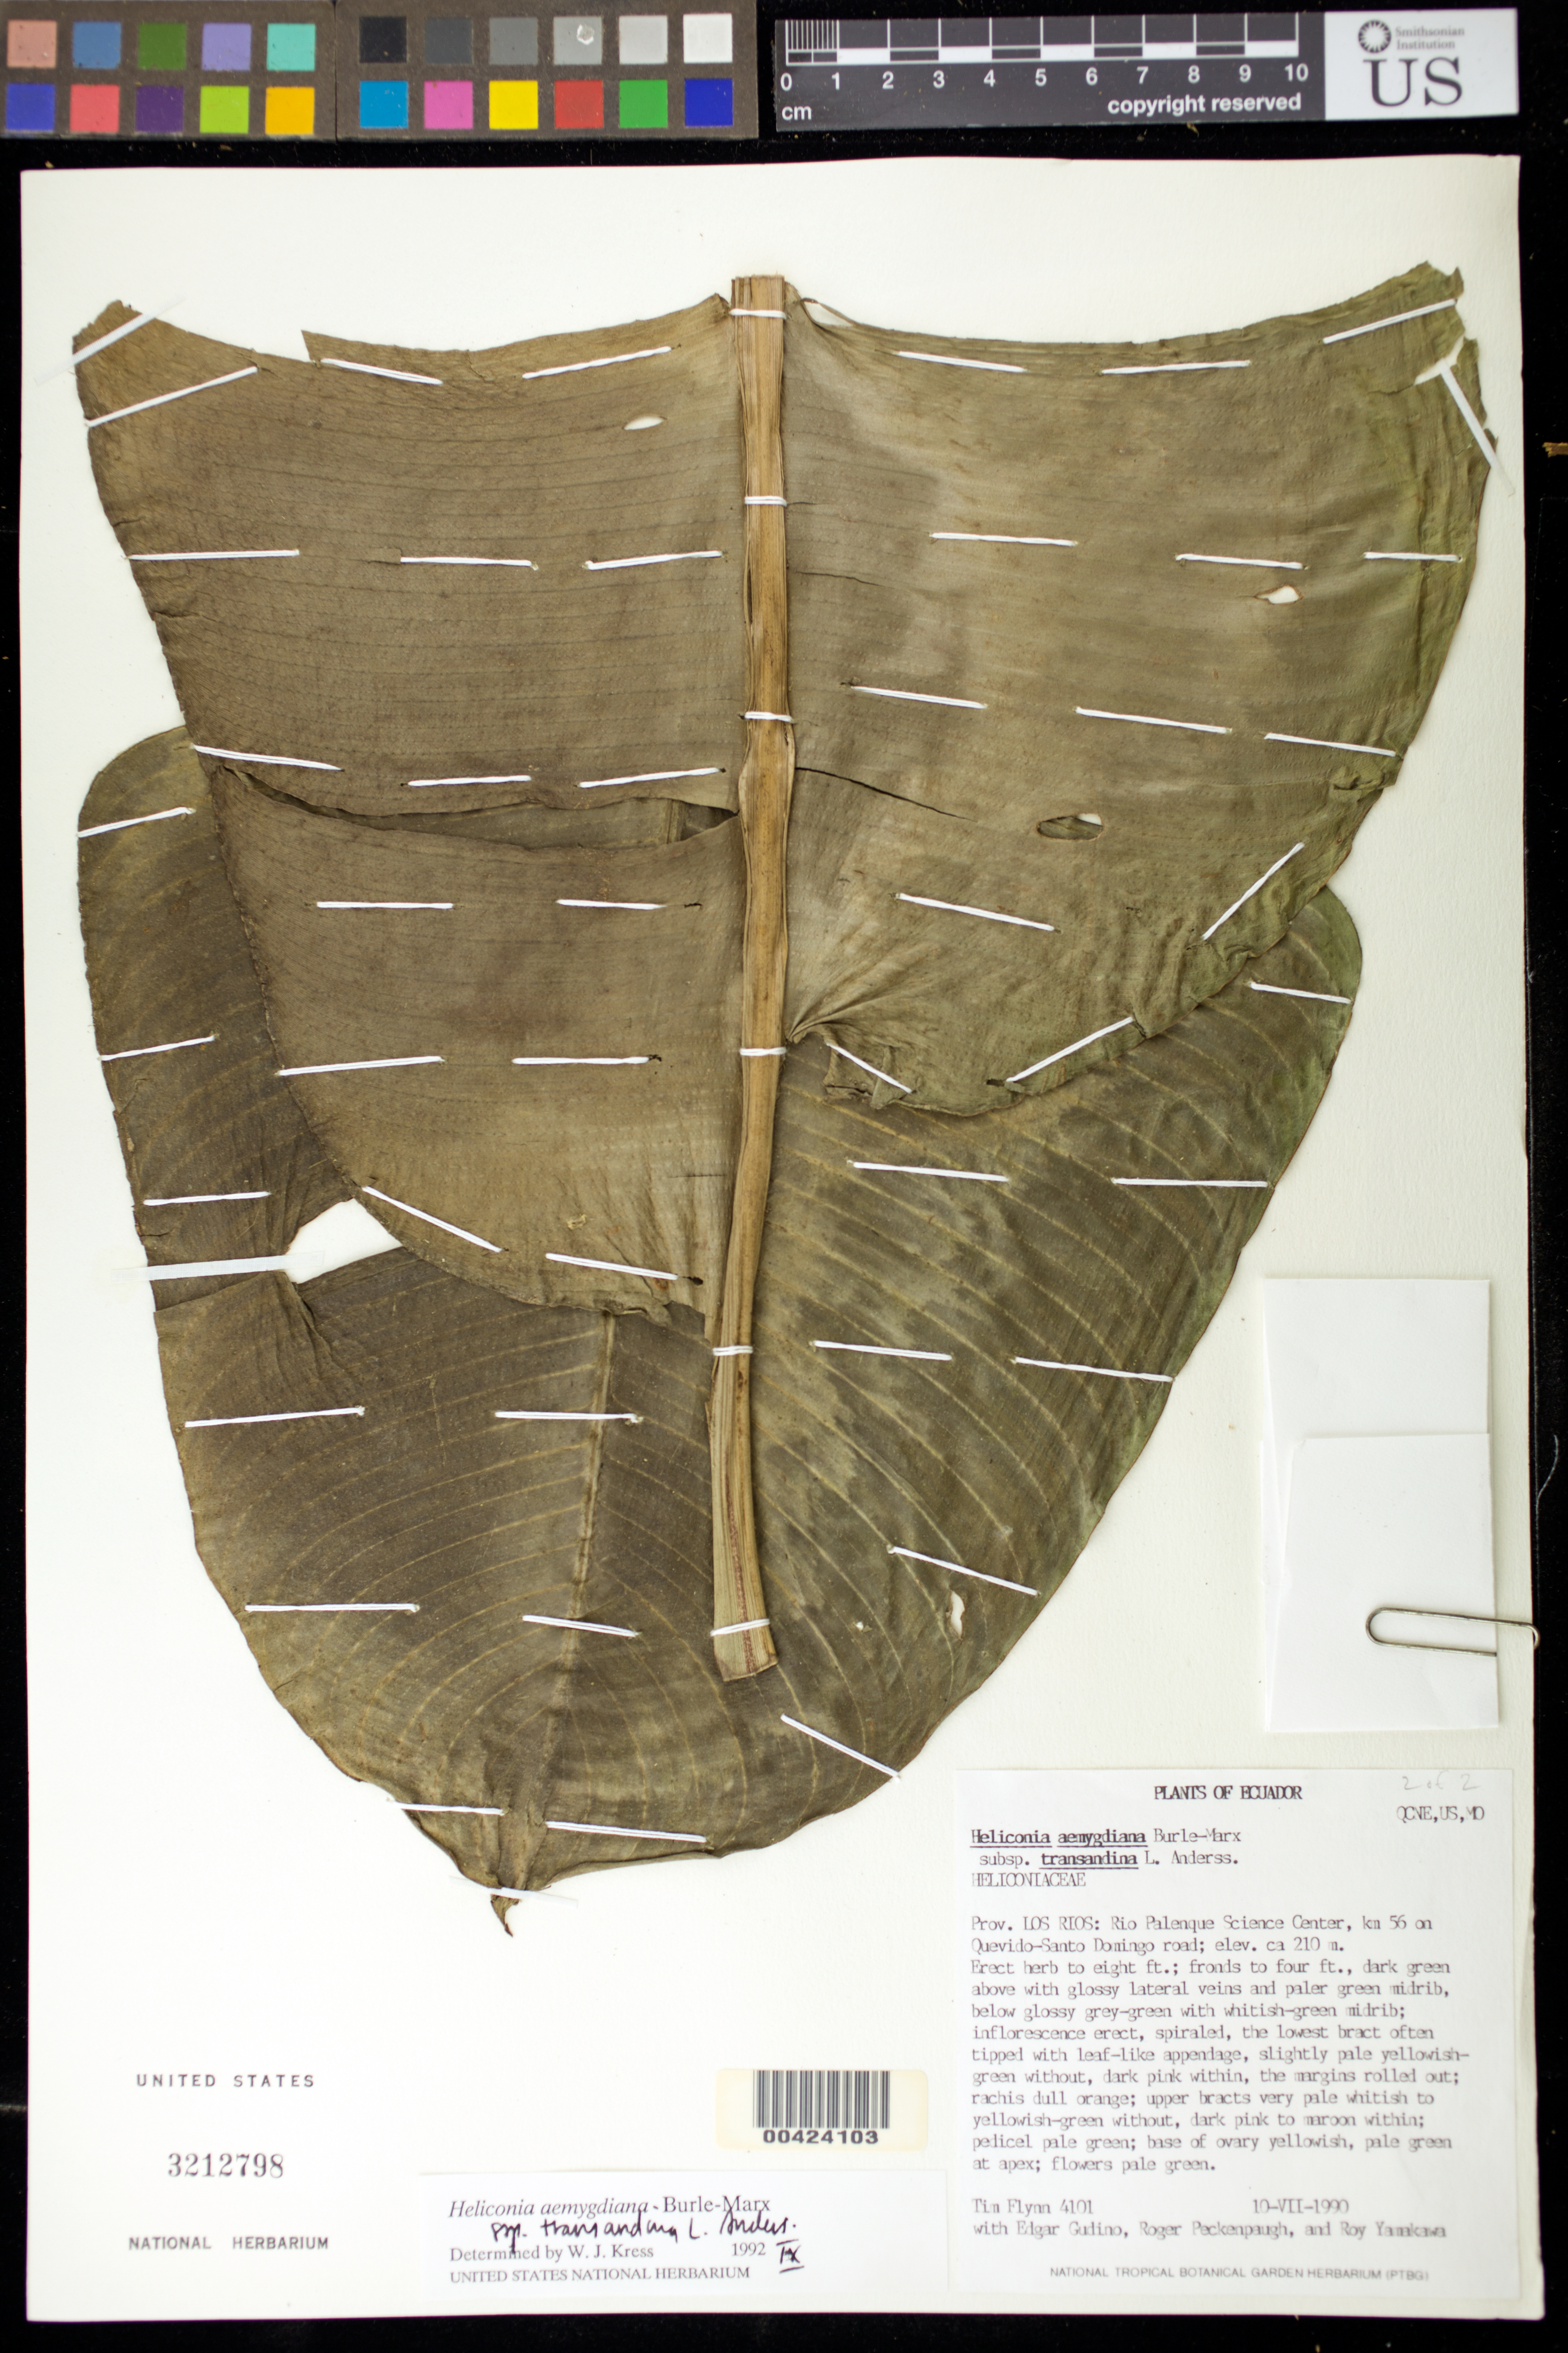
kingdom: Plantae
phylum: Tracheophyta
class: Liliopsida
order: Zingiberales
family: Heliconiaceae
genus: Heliconia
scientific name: Heliconia aemygdiana subsp. transandina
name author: L. Andersson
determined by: Kress, W. J., (US), Smithsonian Institution - National Museum of Natural History (UNITED STATES)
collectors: T. W. Flynn, E. Gudiño, R. Peckinpaugh & R. Yamakawa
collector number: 4101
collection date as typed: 10 Jul 1990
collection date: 1990-07-10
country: Ecuador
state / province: Los Ríos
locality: Rio palenque science centerkm 56 on the quevido - Santo Domingo rd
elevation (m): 210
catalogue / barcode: US 3212798